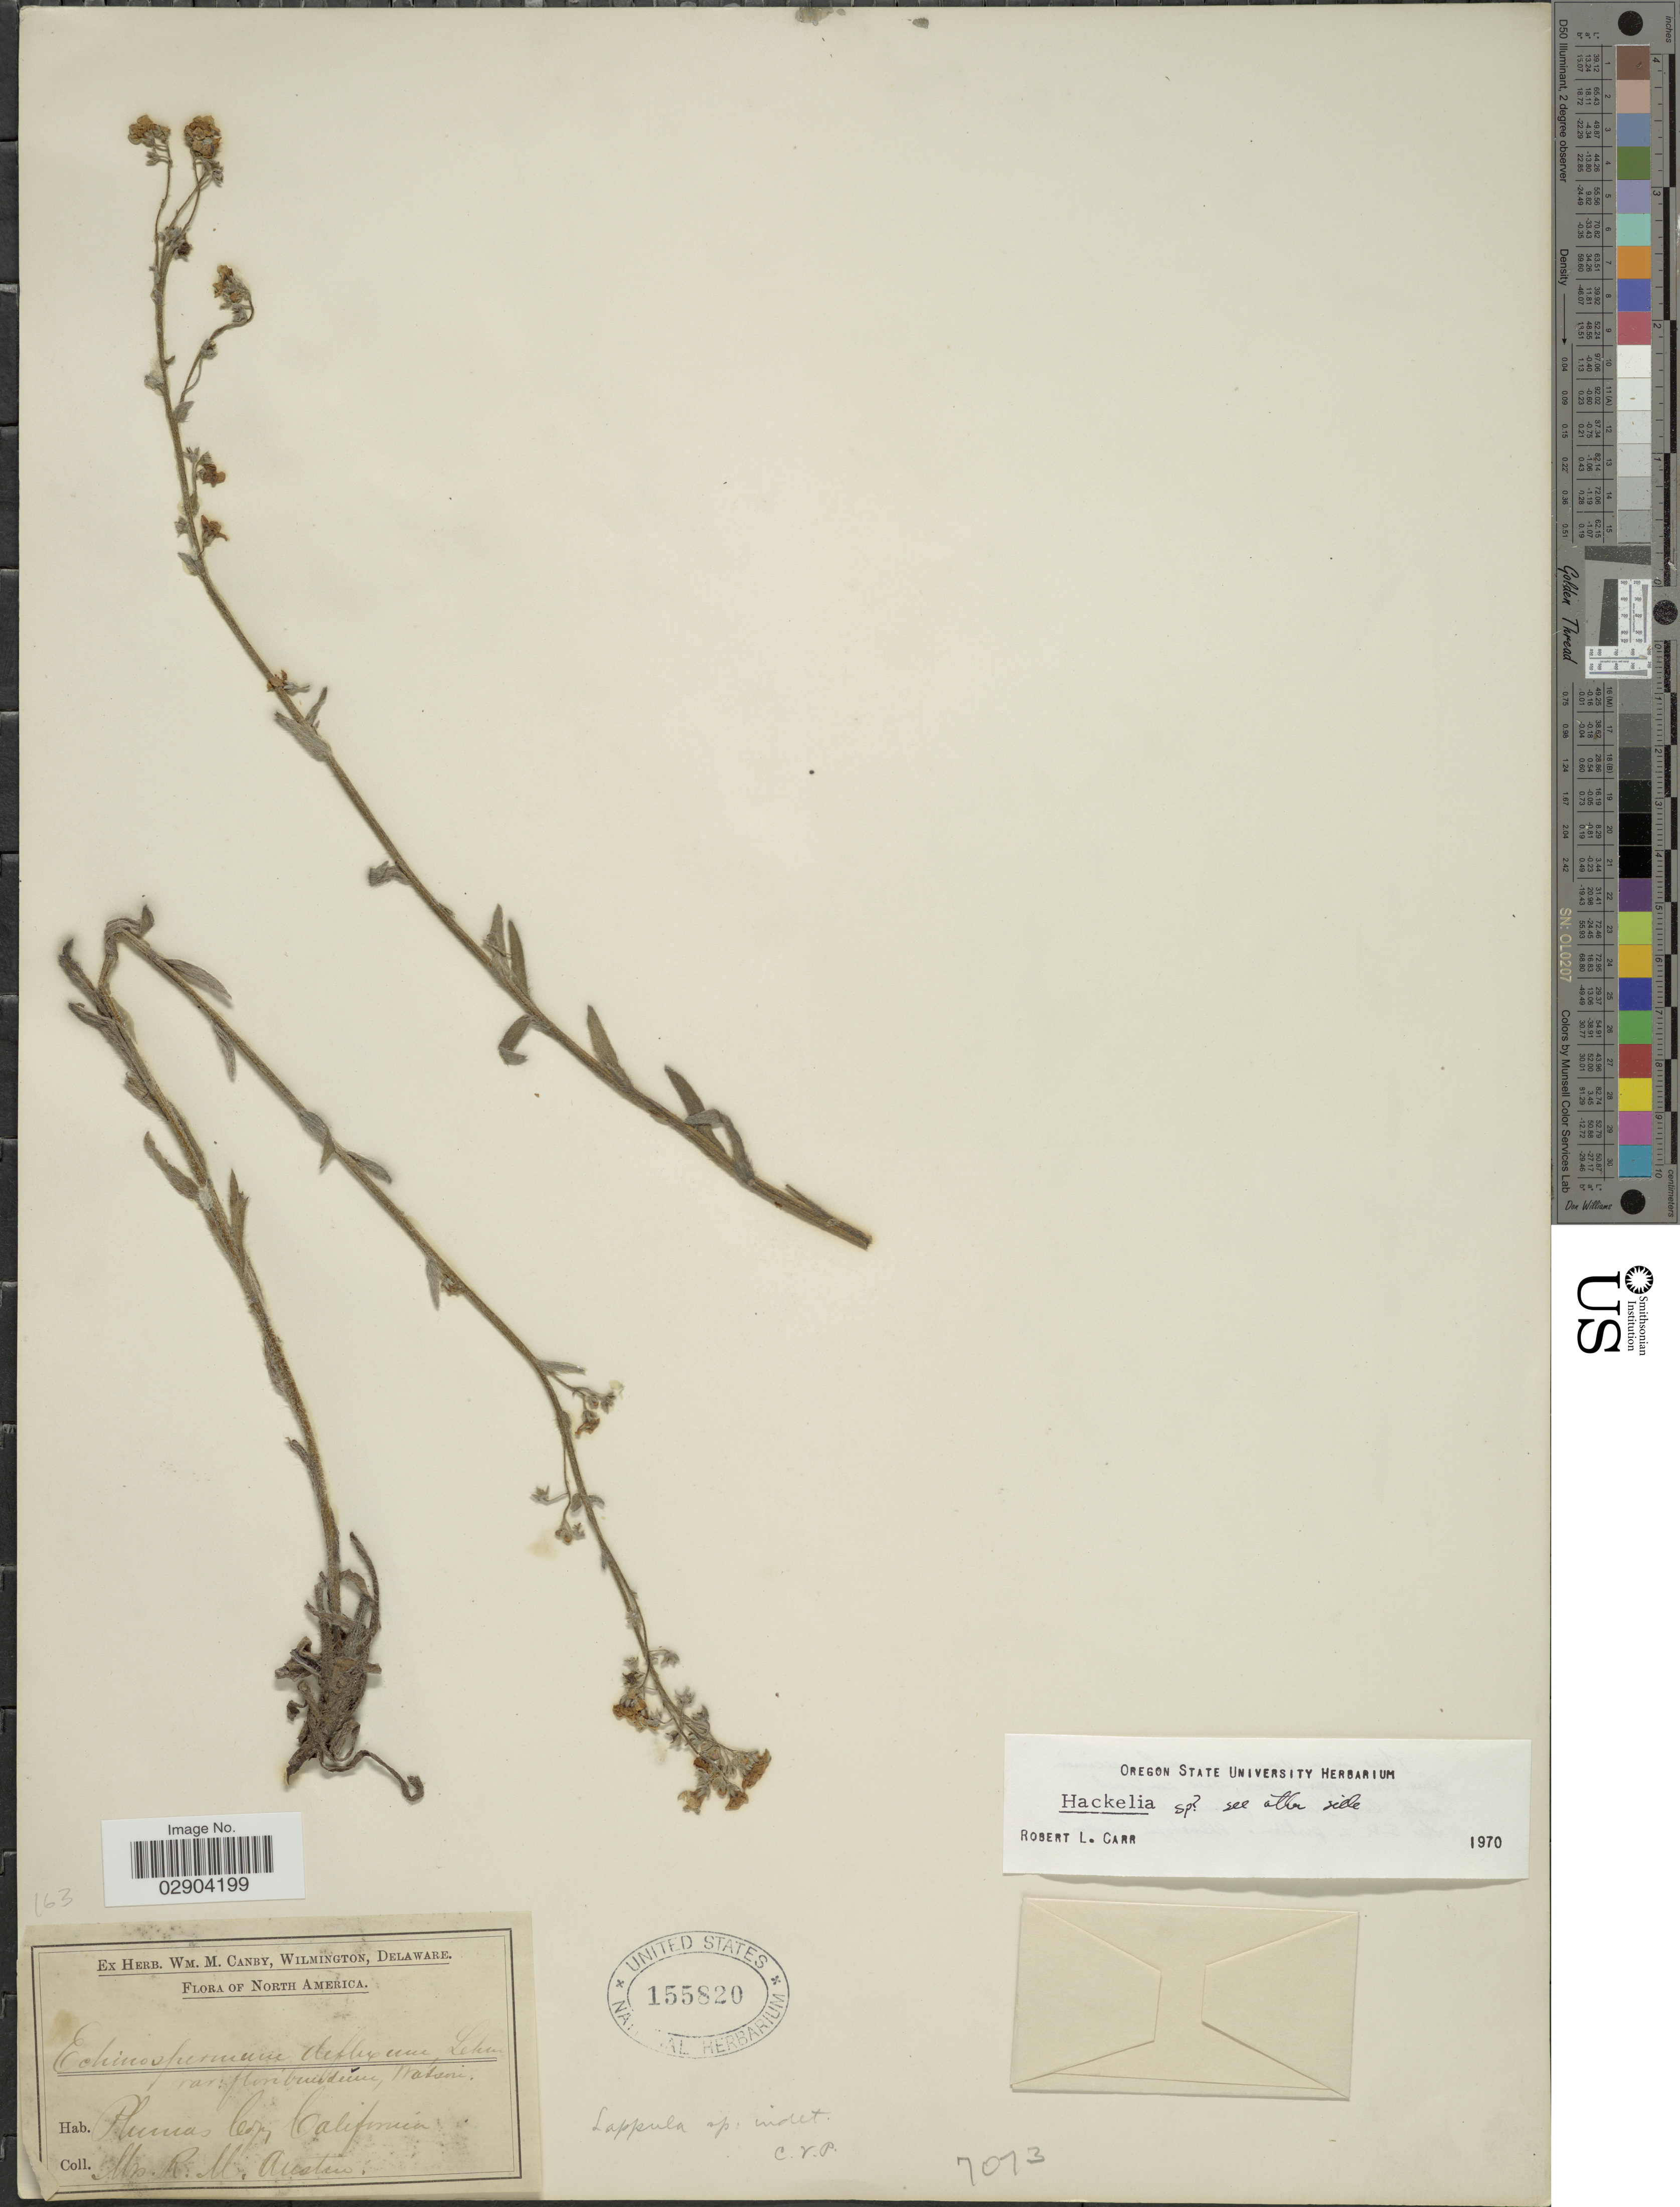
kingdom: Plantae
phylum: Tracheophyta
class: Magnoliopsida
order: Boraginales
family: Boraginaceae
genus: Hackelia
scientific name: Hackelia sp.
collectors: R. Austin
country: United States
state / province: California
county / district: Plumas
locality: Plumas Co.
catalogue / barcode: US 155820